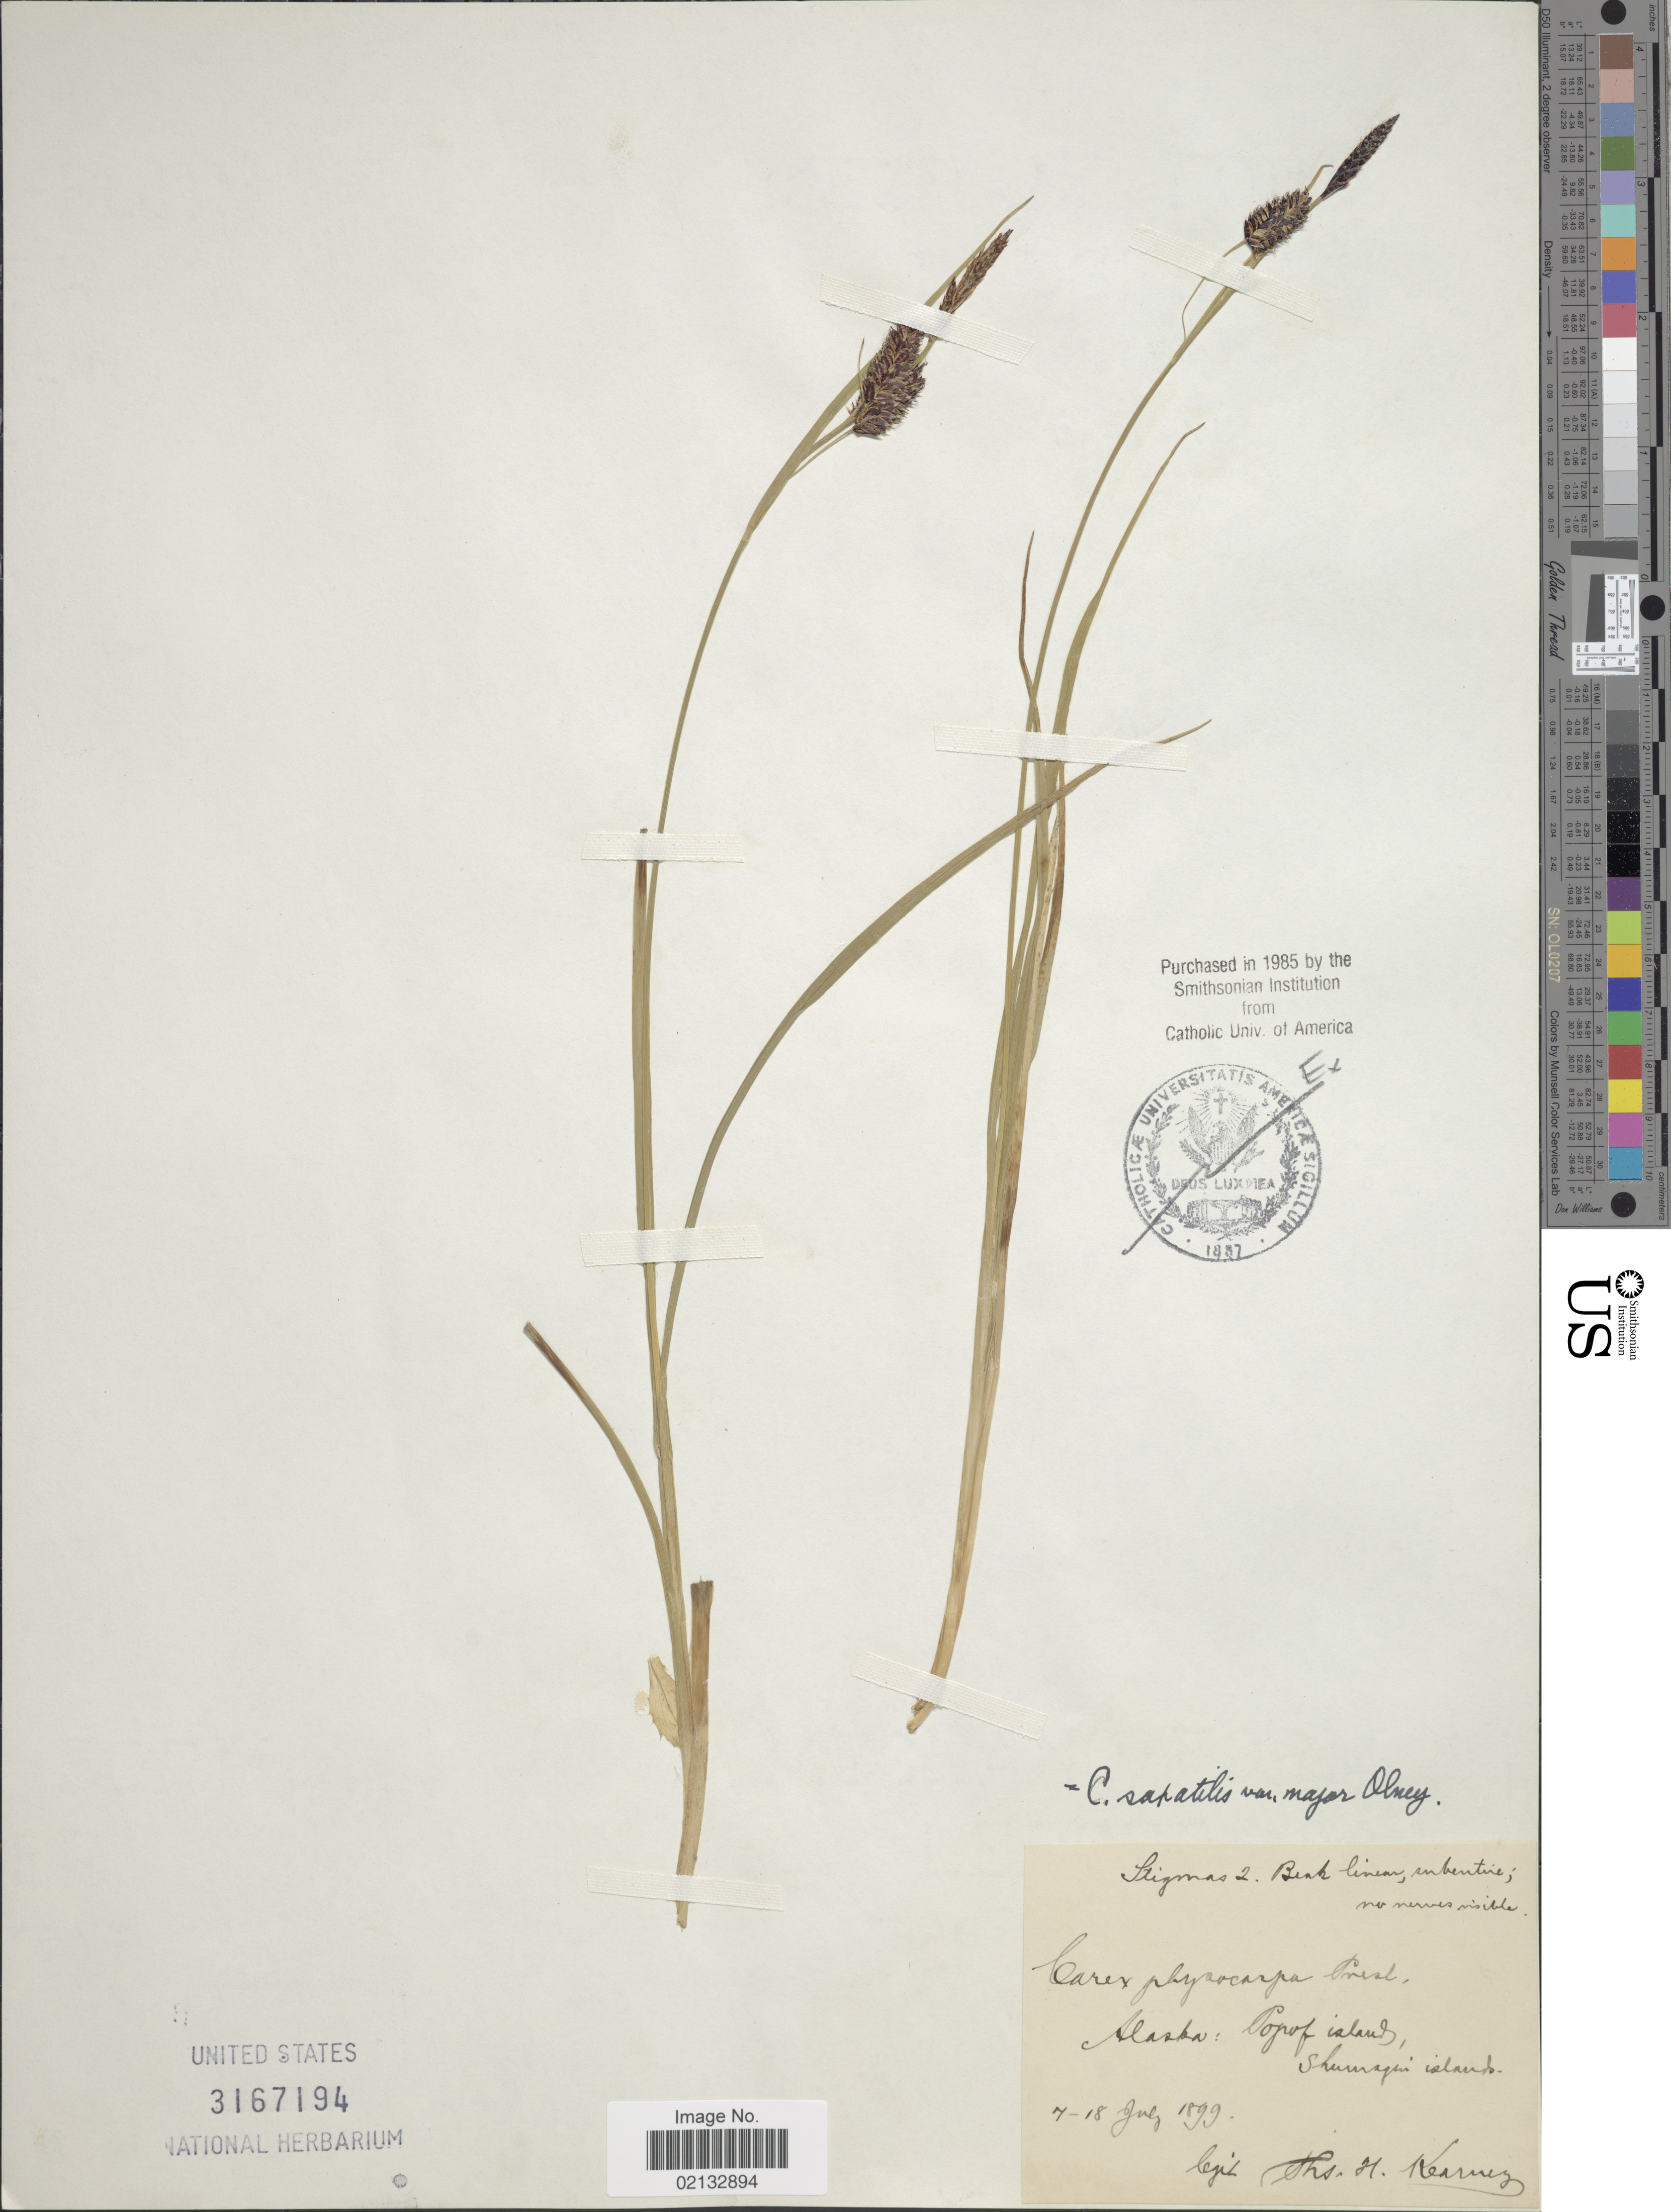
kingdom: Plantae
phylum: Tracheophyta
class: Liliopsida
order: Poales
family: Cyperaceae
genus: Carex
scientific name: Carex saxatilis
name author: L.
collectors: T. H. Kearney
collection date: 1899-07-07/1899-07-18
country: United States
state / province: Alaska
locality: Popoff island, Shumagin islands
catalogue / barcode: US 3167194